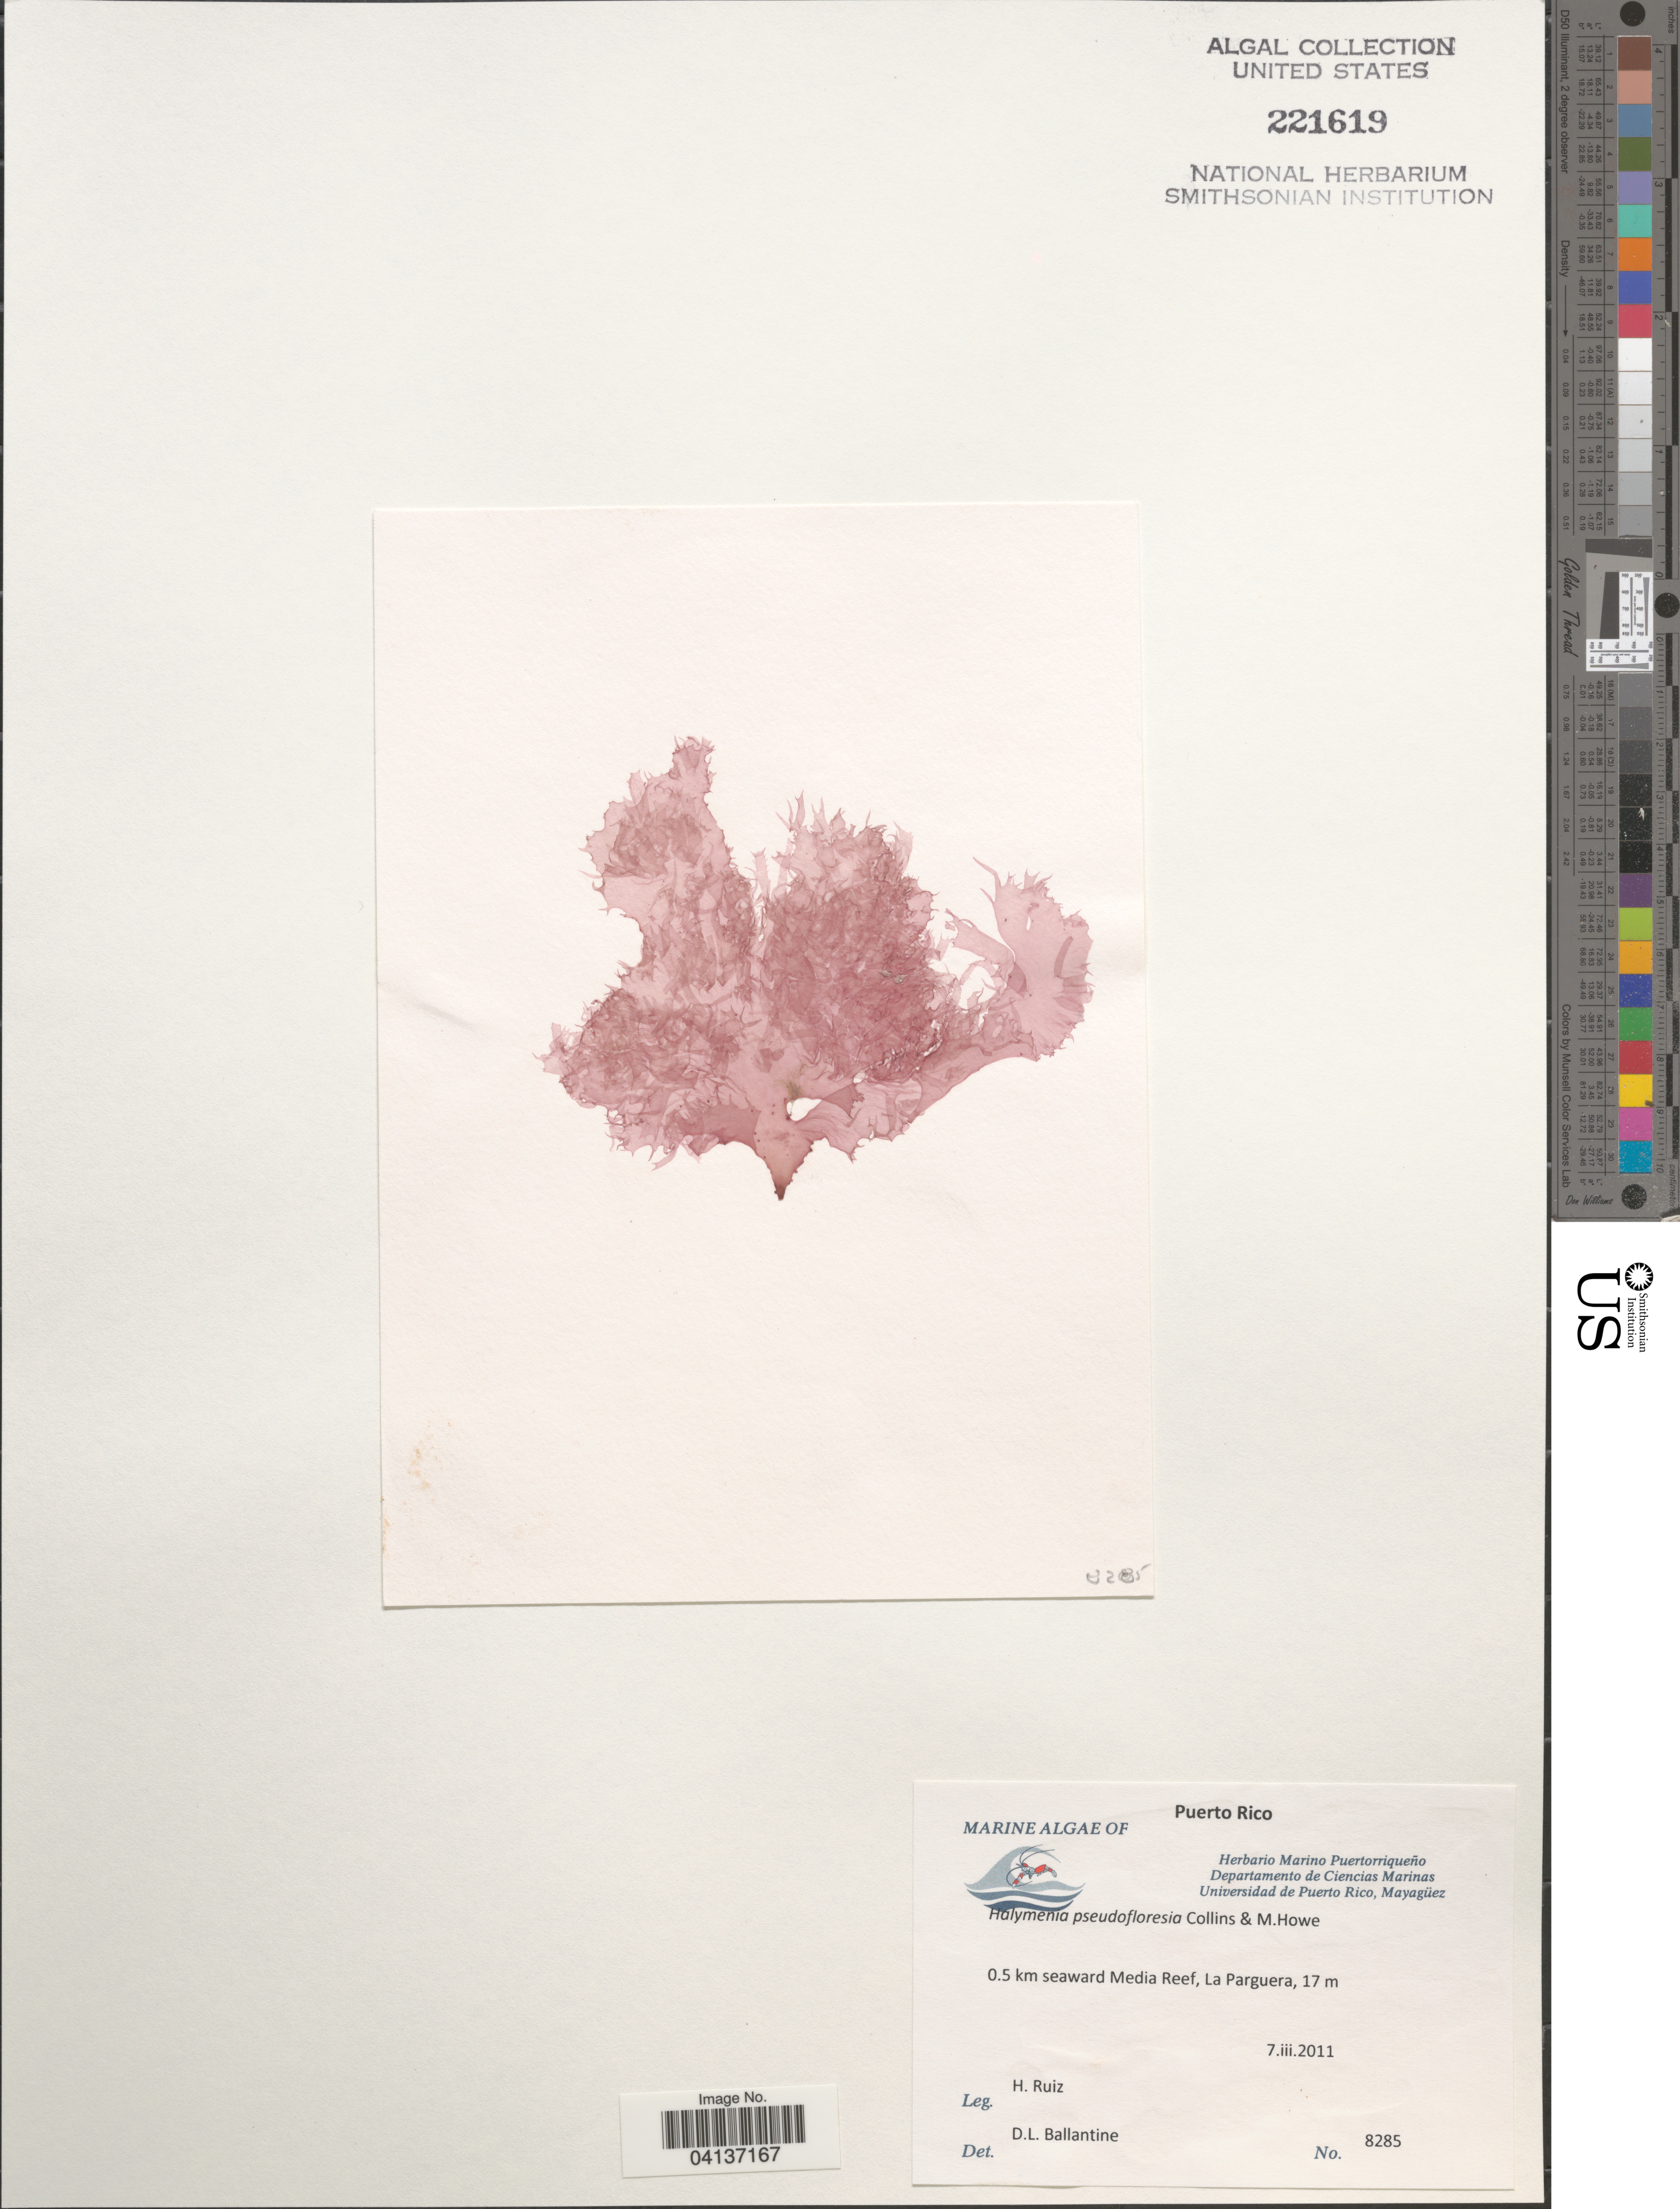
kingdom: Plantae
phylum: Rhodophyta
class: Florideophyceae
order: Halymeniales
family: Halymeniaceae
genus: Halymenia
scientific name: Halymenia pseudofloresia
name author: Collins & M. Howe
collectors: H. Ruiz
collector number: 8285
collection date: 2011-03-07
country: Puerto Rico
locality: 0.5 km seaward Media Reef, La Parguera.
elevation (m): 17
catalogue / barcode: US 221619